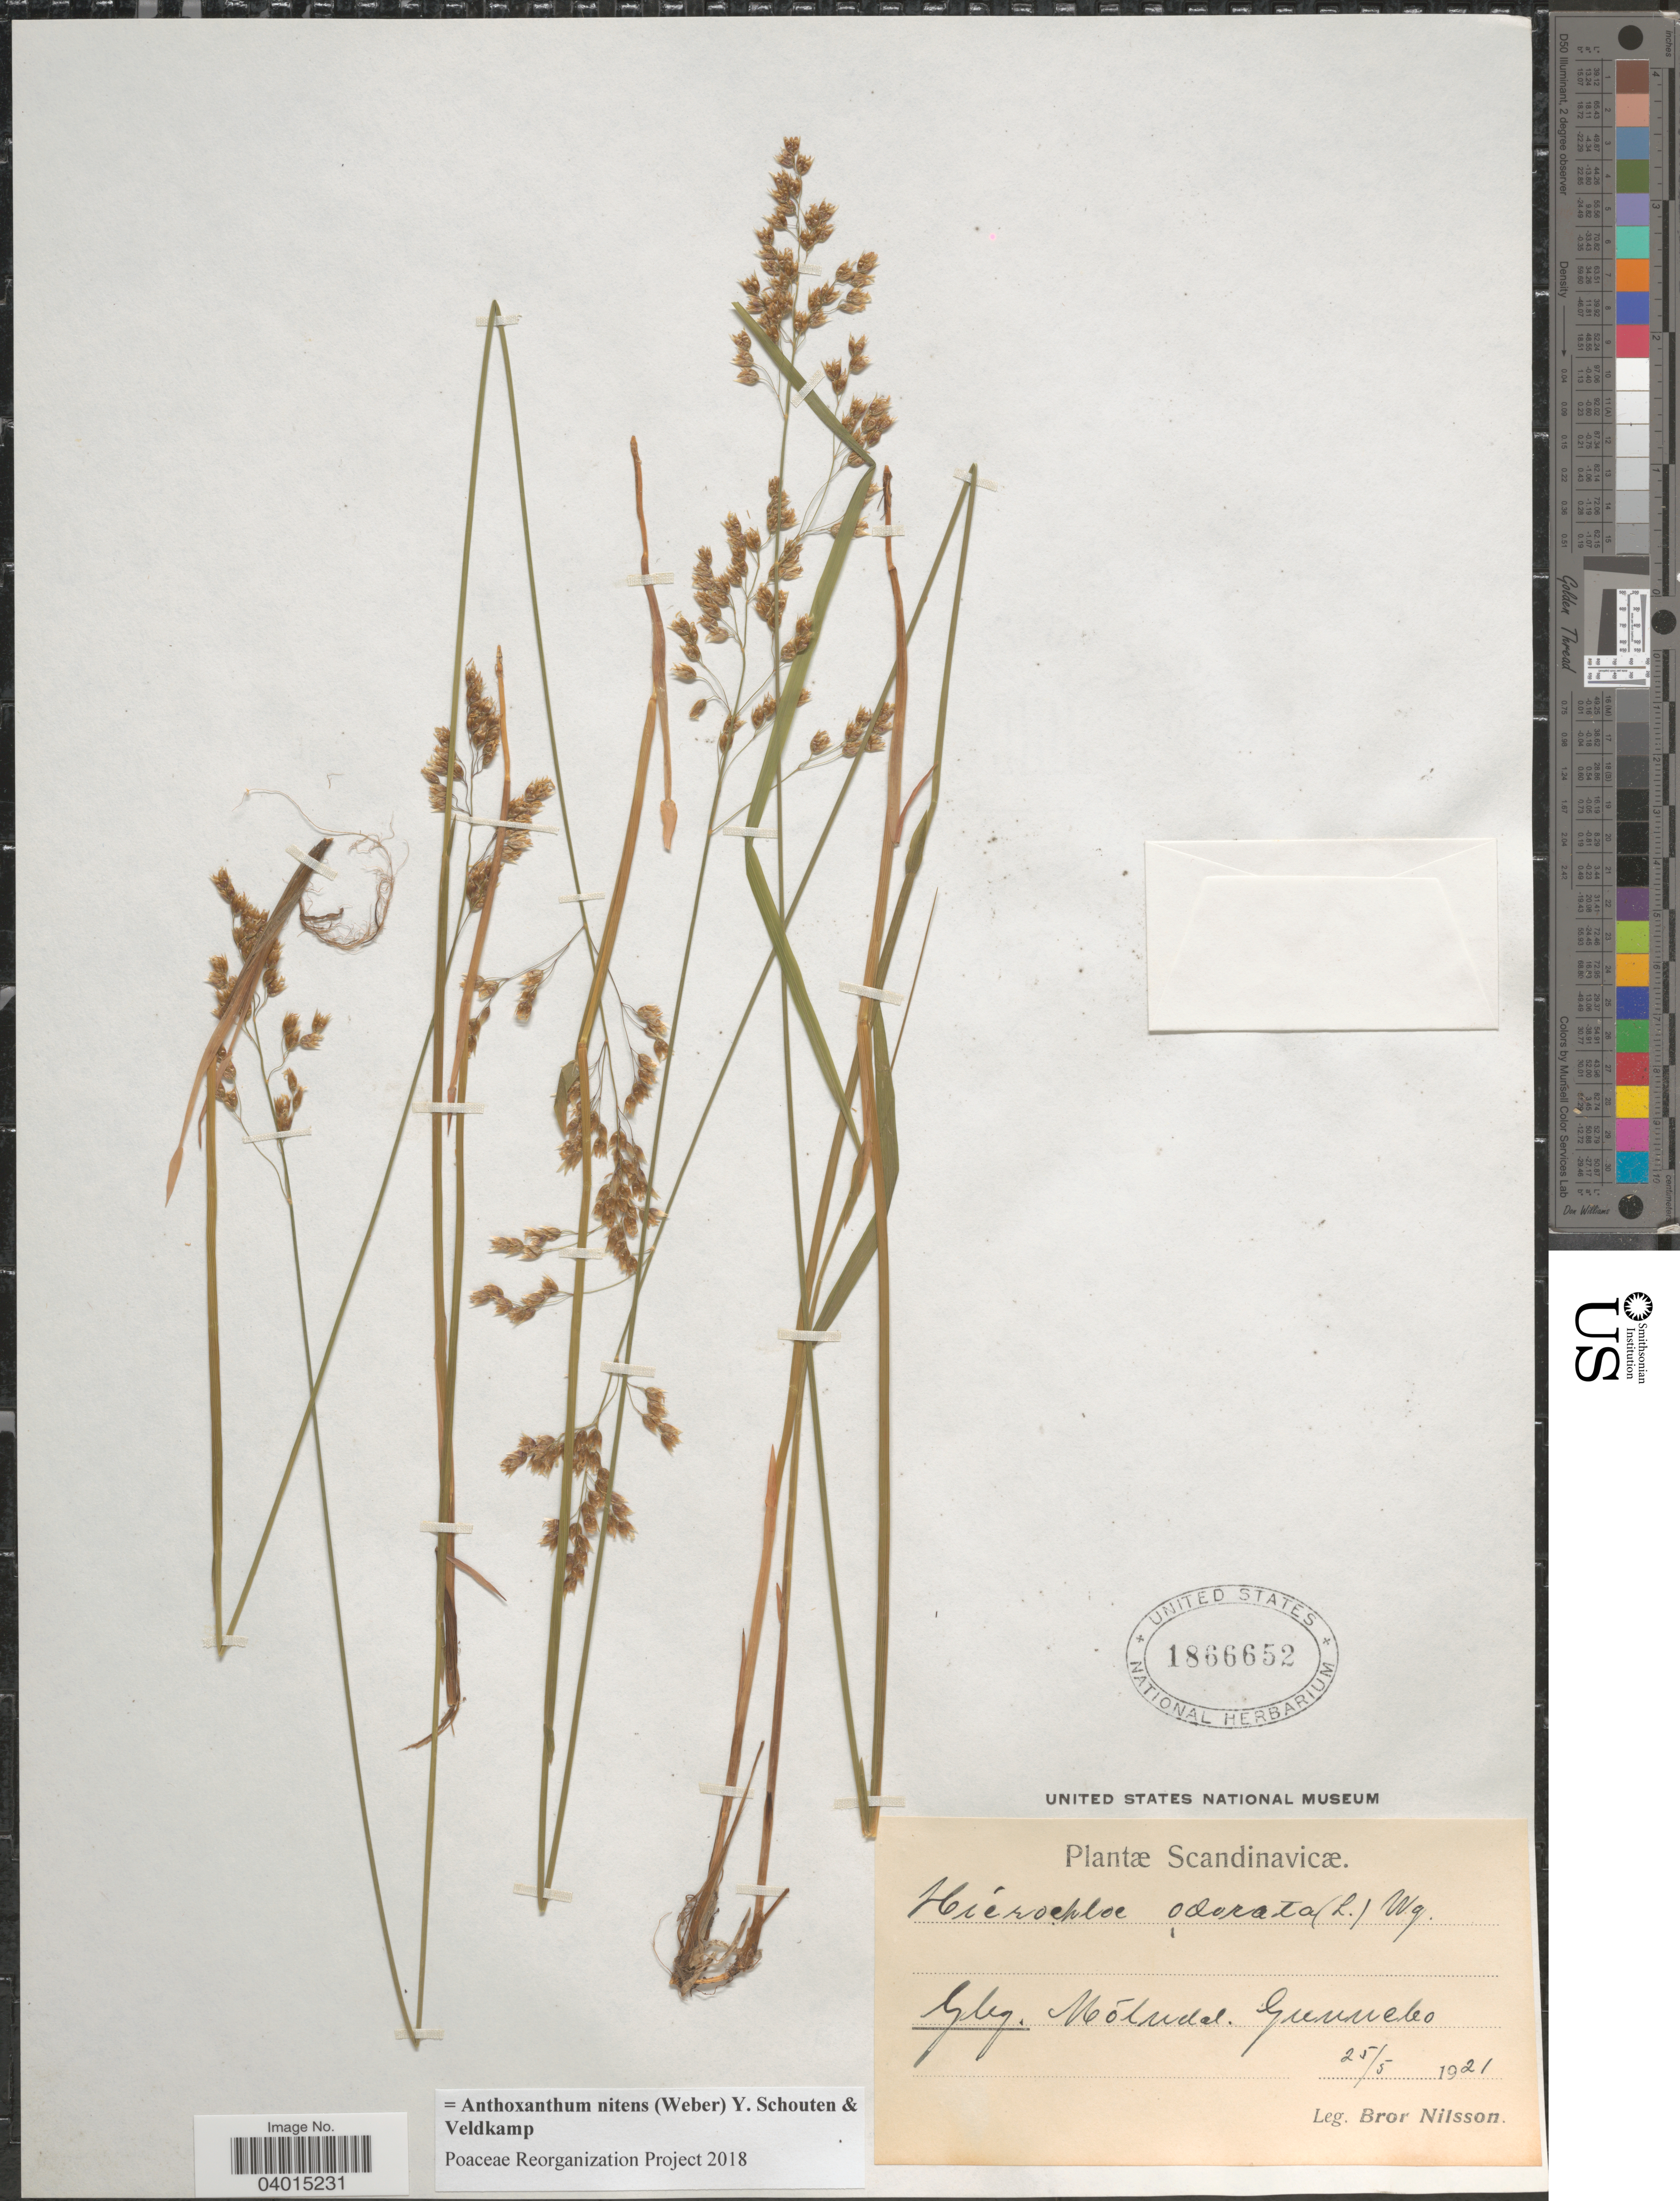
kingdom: Plantae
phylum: Tracheophyta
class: Liliopsida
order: Poales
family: Poaceae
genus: Anthoxanthum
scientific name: Anthoxanthum nitens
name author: (G.H. Weber) R.T.A. Schouten & Veldkamp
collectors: B. Nilsson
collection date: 1921-05-25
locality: Scandinavicæ. [illegible text]. Móludal. Gunnebo.[interpreted]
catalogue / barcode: US 1866652